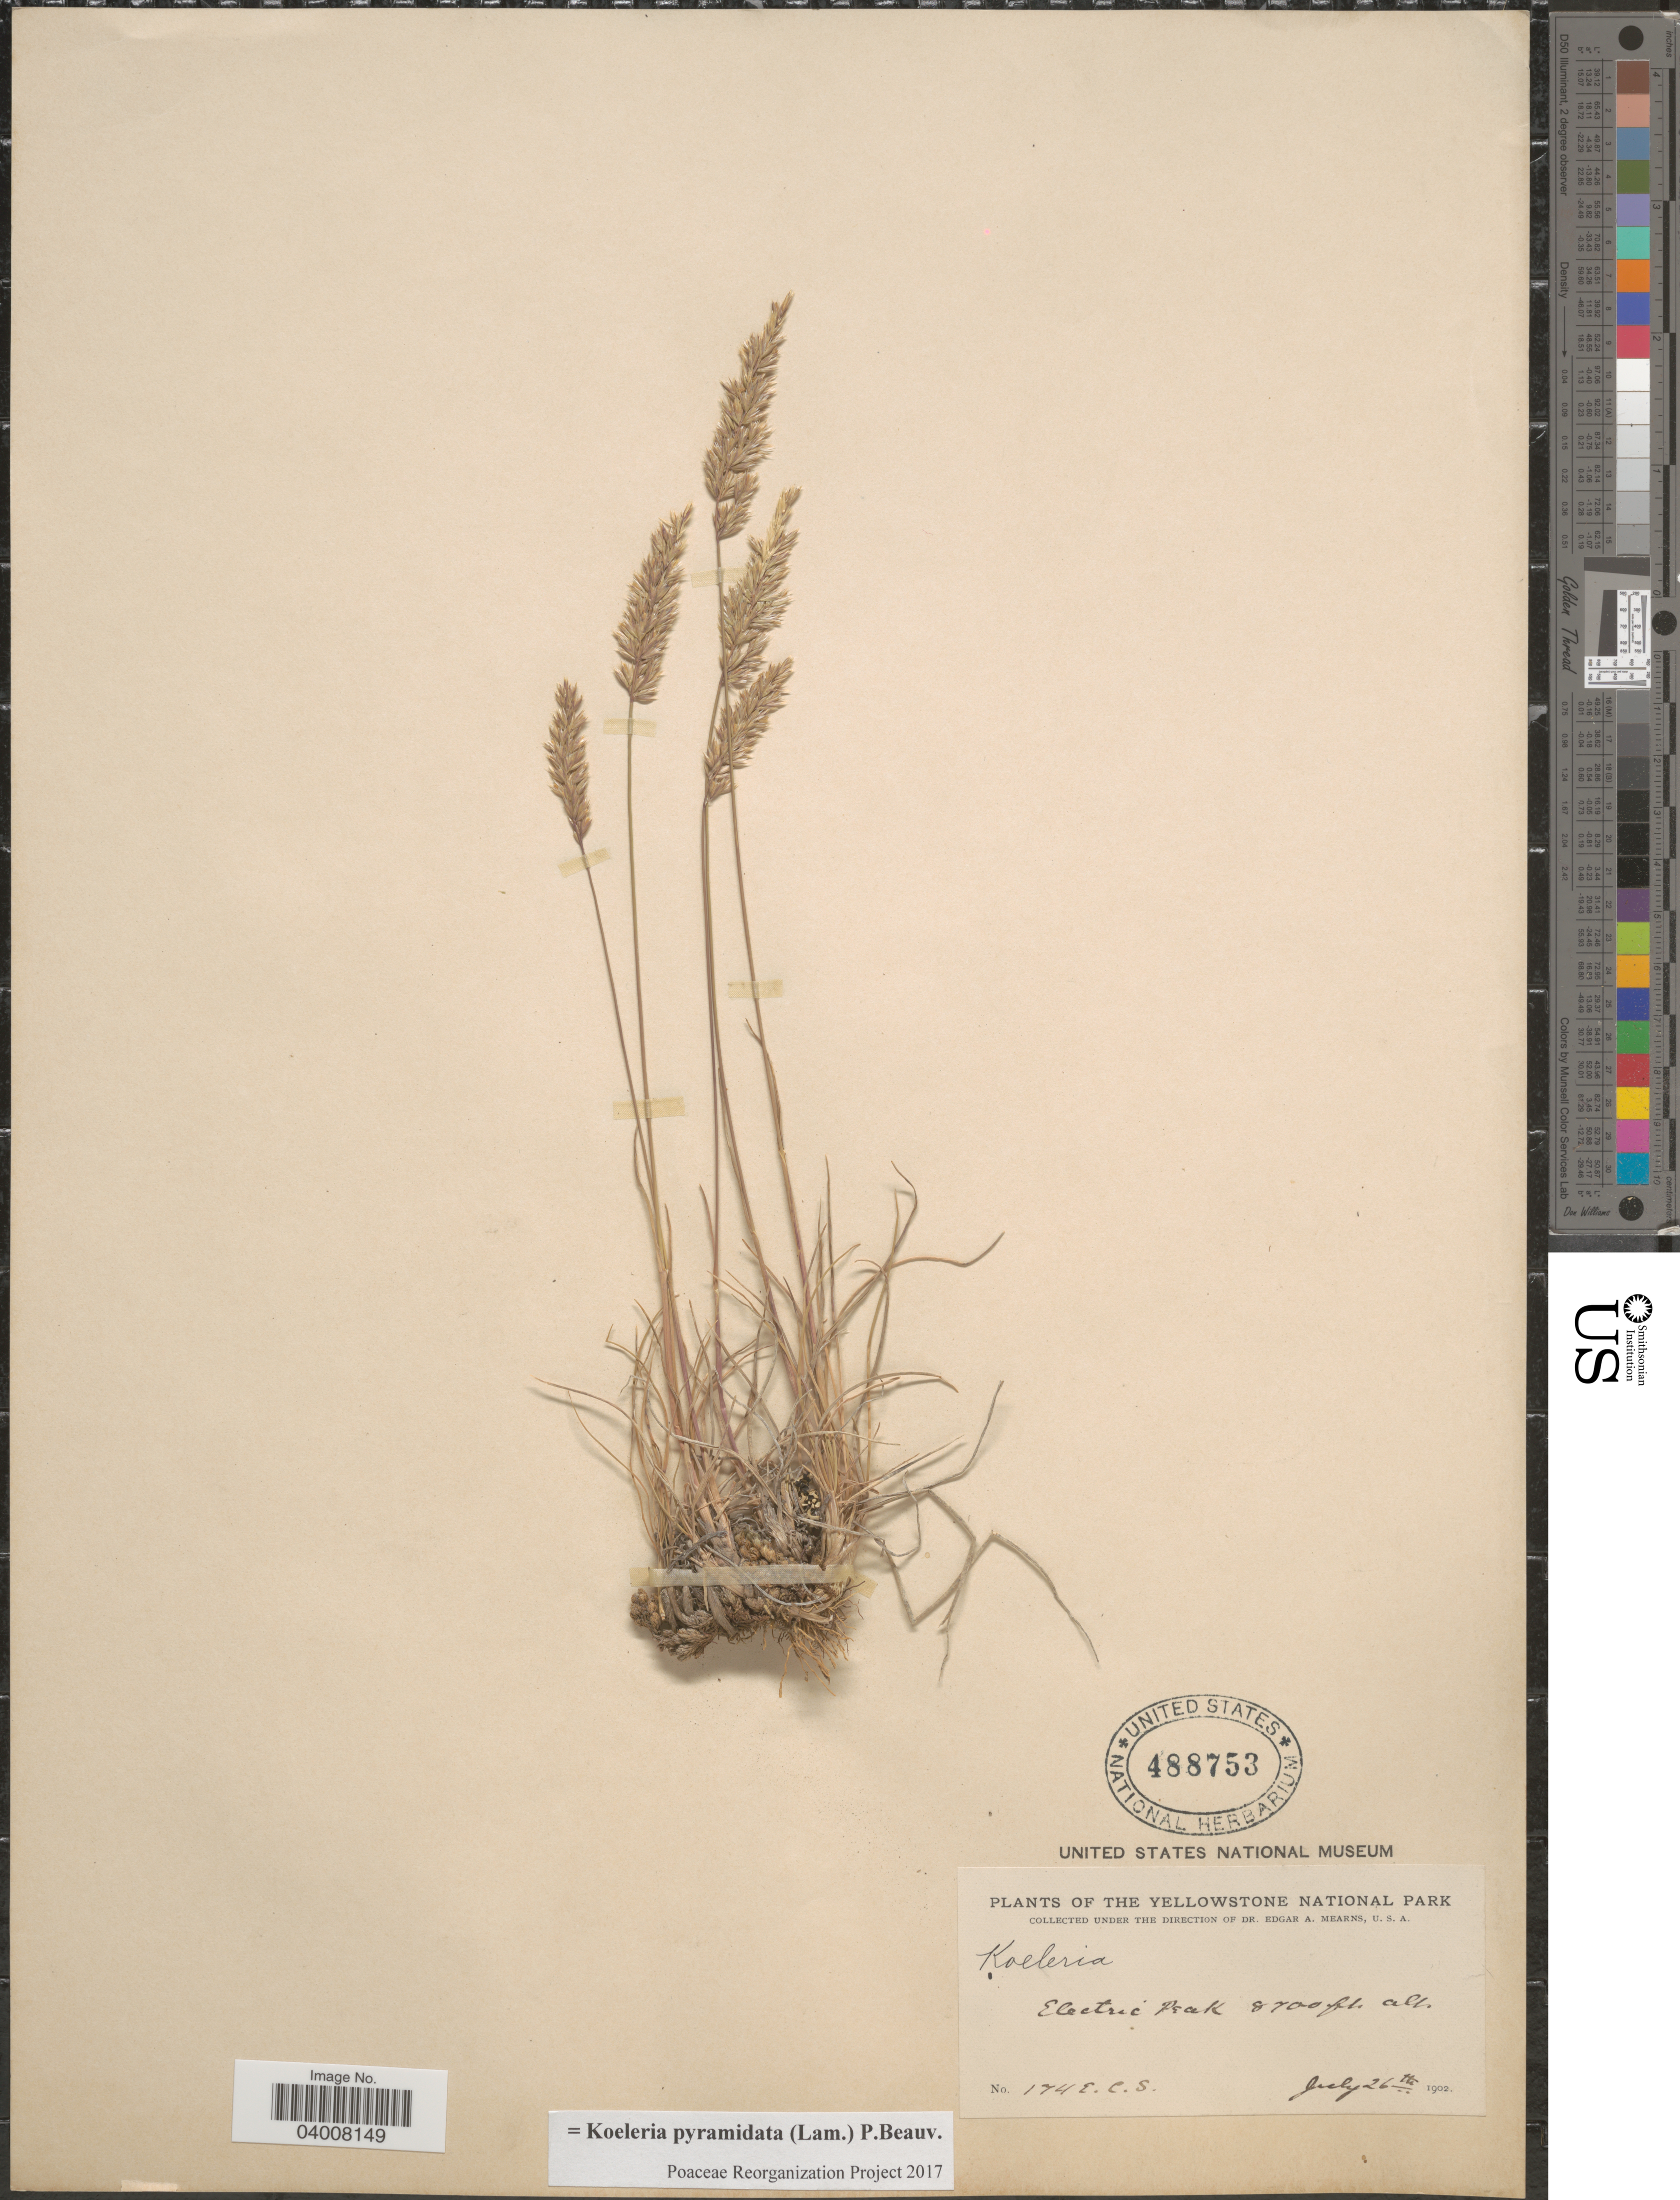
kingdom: Plantae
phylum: Tracheophyta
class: Liliopsida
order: Poales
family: Poaceae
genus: Koeleria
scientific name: Koeleria pyramidata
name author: (Lam.) P. Beauv.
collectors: E. C. Smith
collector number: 174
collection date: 1902-07-26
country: United States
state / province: Montana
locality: The Yellowstone National Park. Electric Peak.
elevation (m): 2652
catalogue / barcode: US 488753